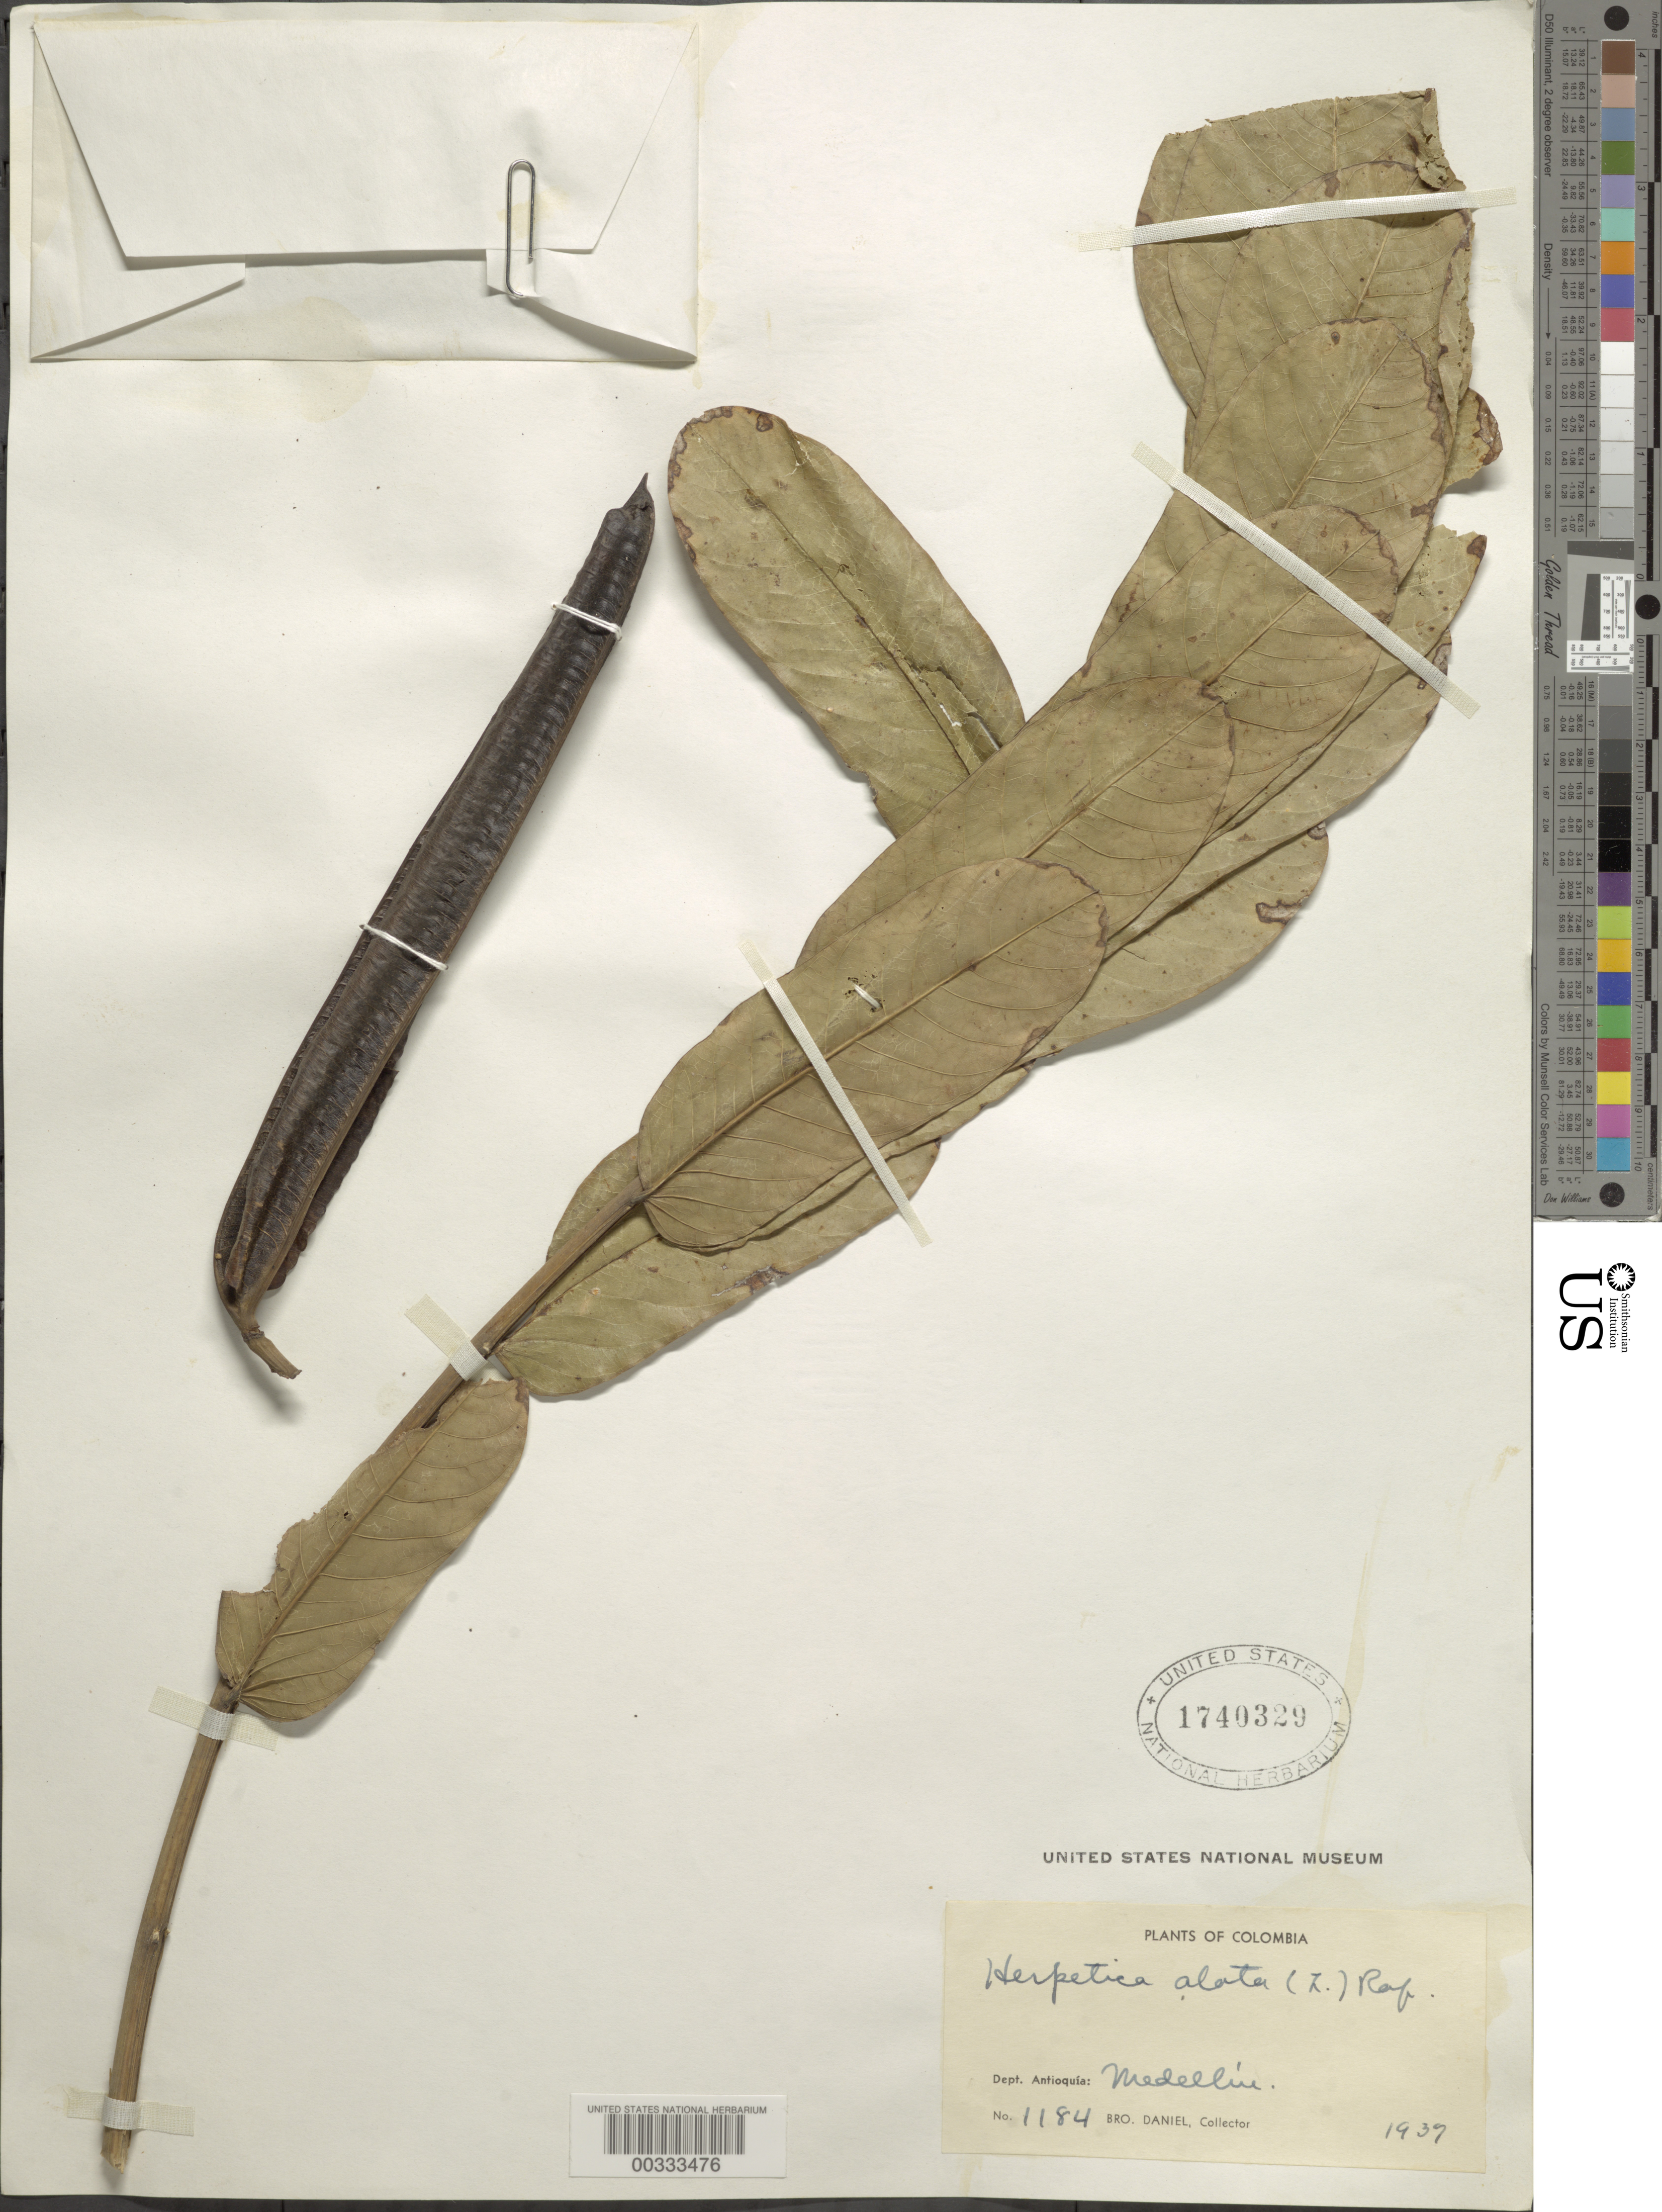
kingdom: Plantae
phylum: Tracheophyta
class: Magnoliopsida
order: Fabales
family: Fabaceae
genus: Senna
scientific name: Senna alata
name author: (L.) Roxb.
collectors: Bro. Daniel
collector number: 1184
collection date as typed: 1937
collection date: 1937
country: Colombia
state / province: Antioquia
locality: Medellin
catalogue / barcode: US 1740329